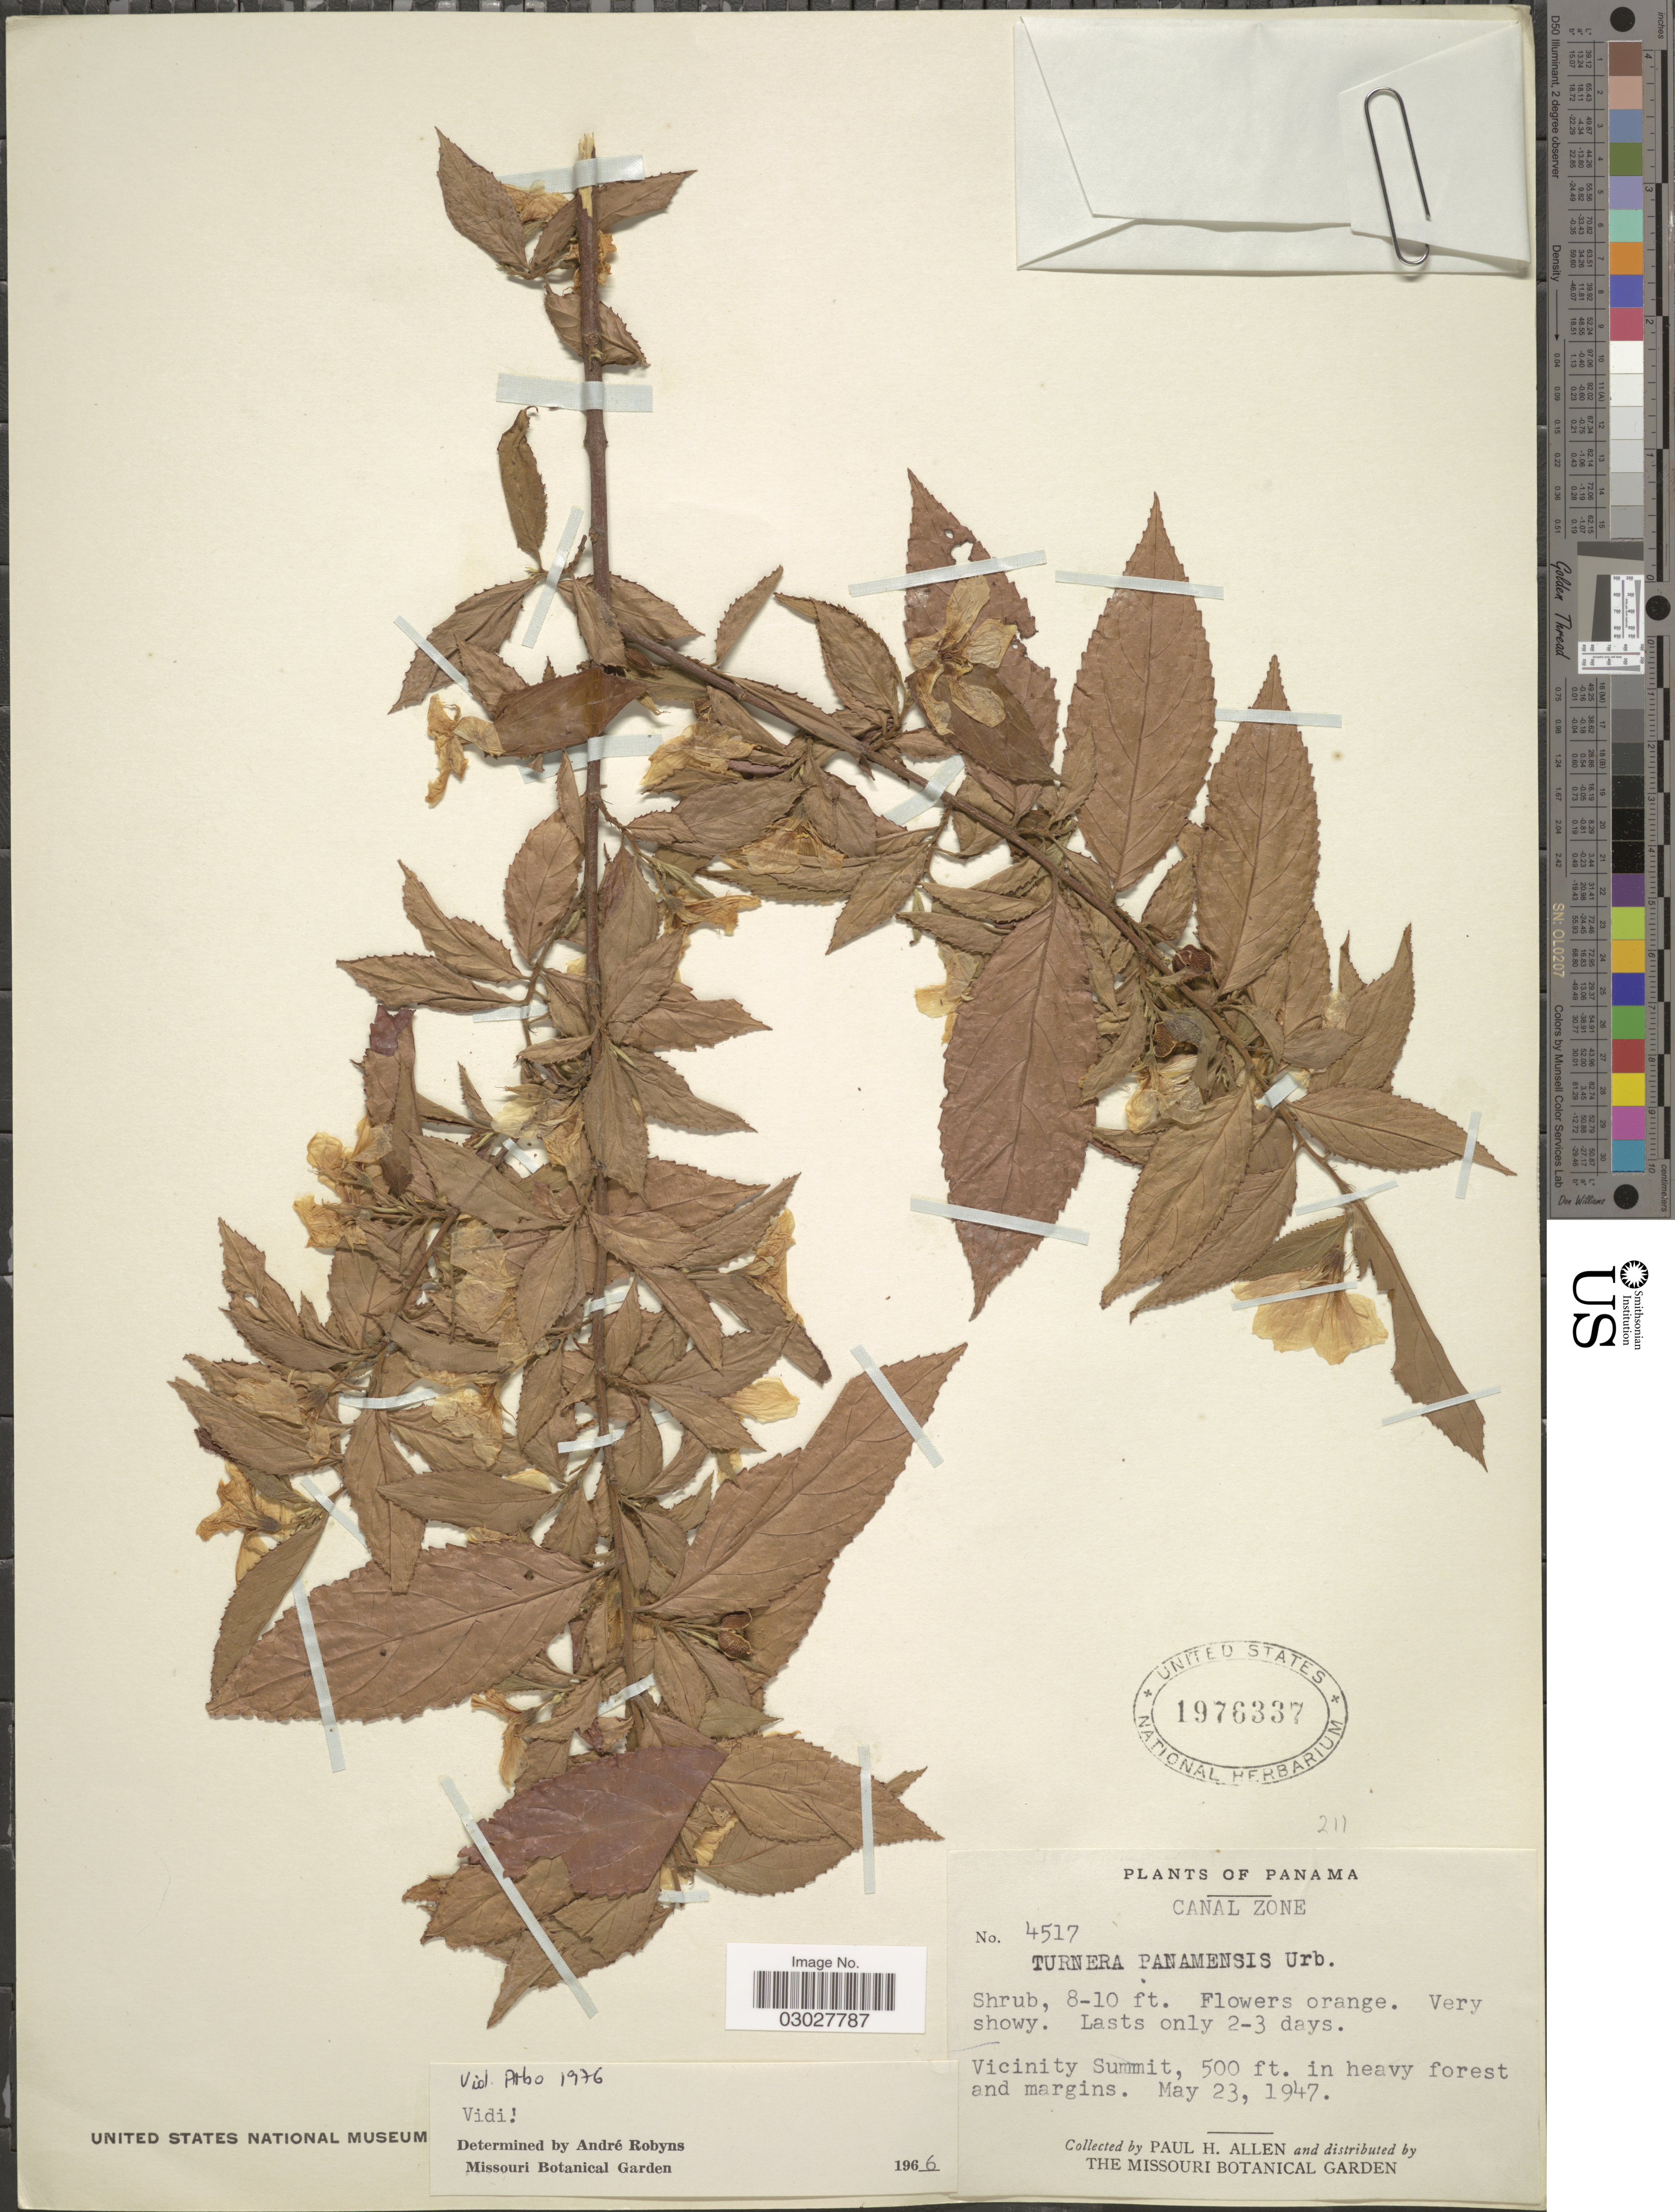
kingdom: Plantae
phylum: Tracheophyta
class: Magnoliopsida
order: Malpighiales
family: Turneraceae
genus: Turnera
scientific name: Turnera panamensis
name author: Urb.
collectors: P. H. Allen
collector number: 4517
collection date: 1947-05-23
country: Panama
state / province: Colón / Panamá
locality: Canal Zone. Vicinity Summit.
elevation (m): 152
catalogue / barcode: US 1976337